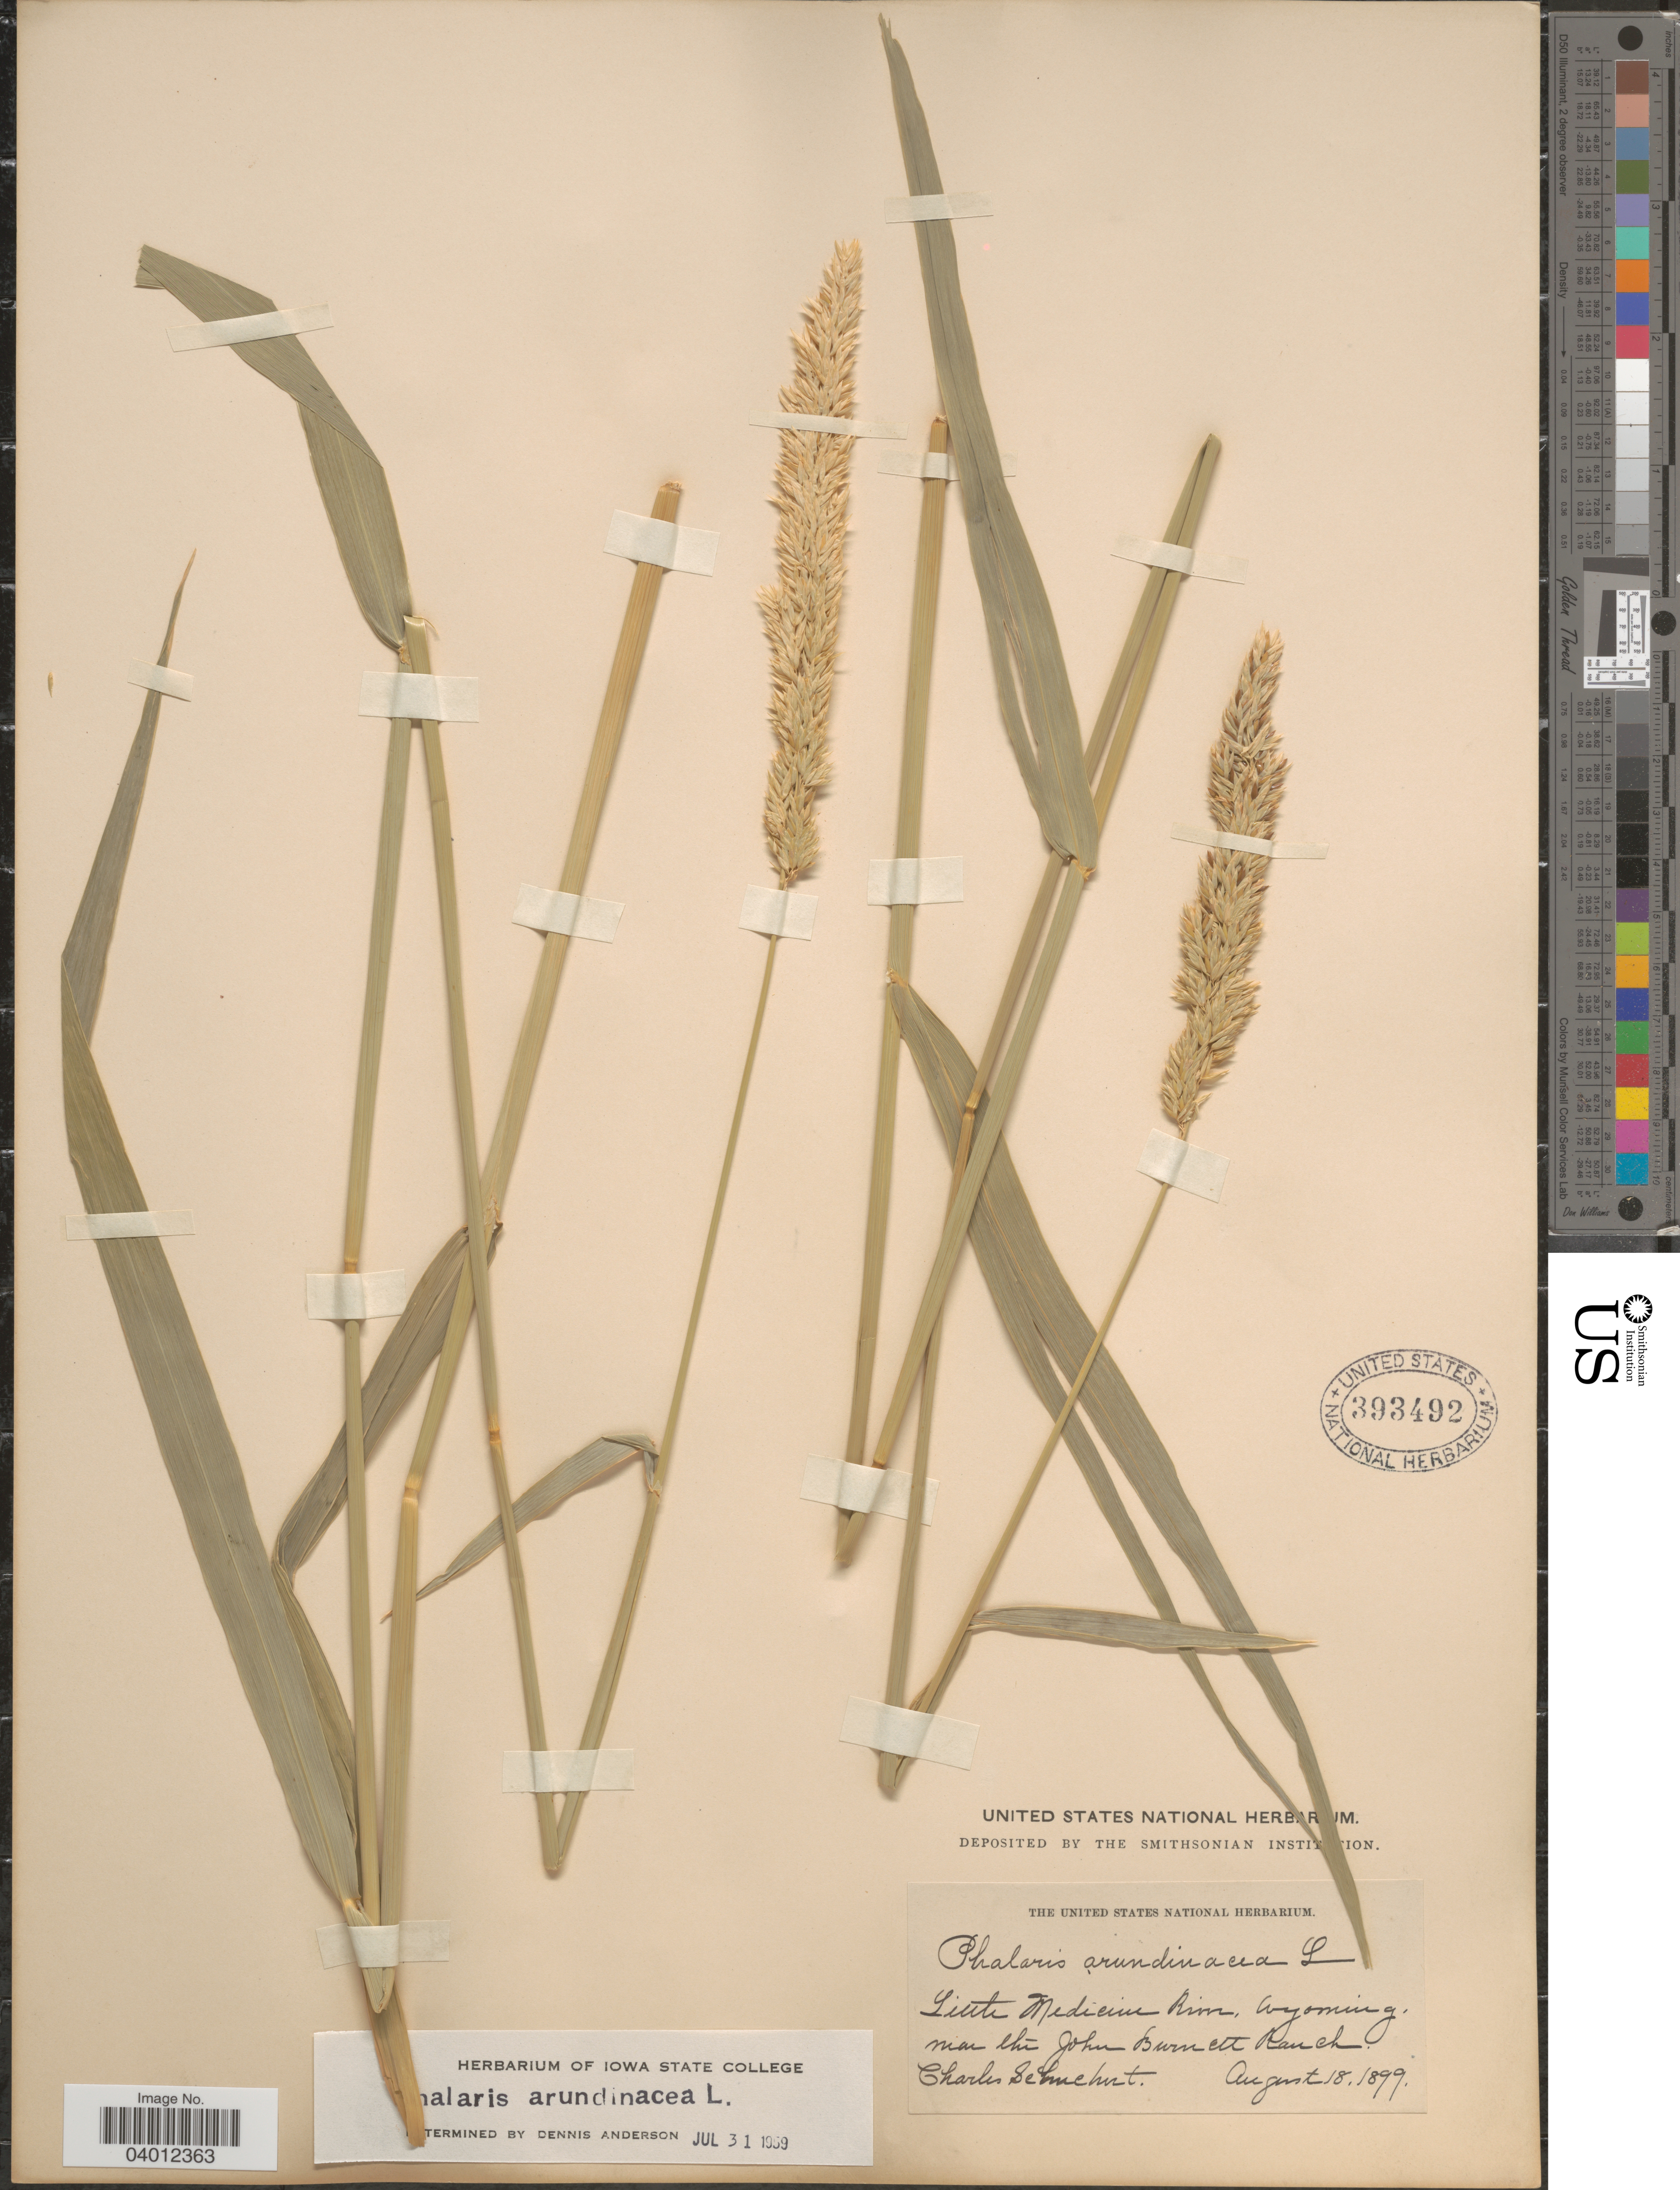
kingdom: Plantae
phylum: Tracheophyta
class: Liliopsida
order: Poales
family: Poaceae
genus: Phalaris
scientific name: Phalaris arundinacea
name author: L.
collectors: C. Schuchert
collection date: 1899-08-18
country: United States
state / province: Wyoming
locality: Little Medicine River, near the John Burnett Ranch.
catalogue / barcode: US 393492